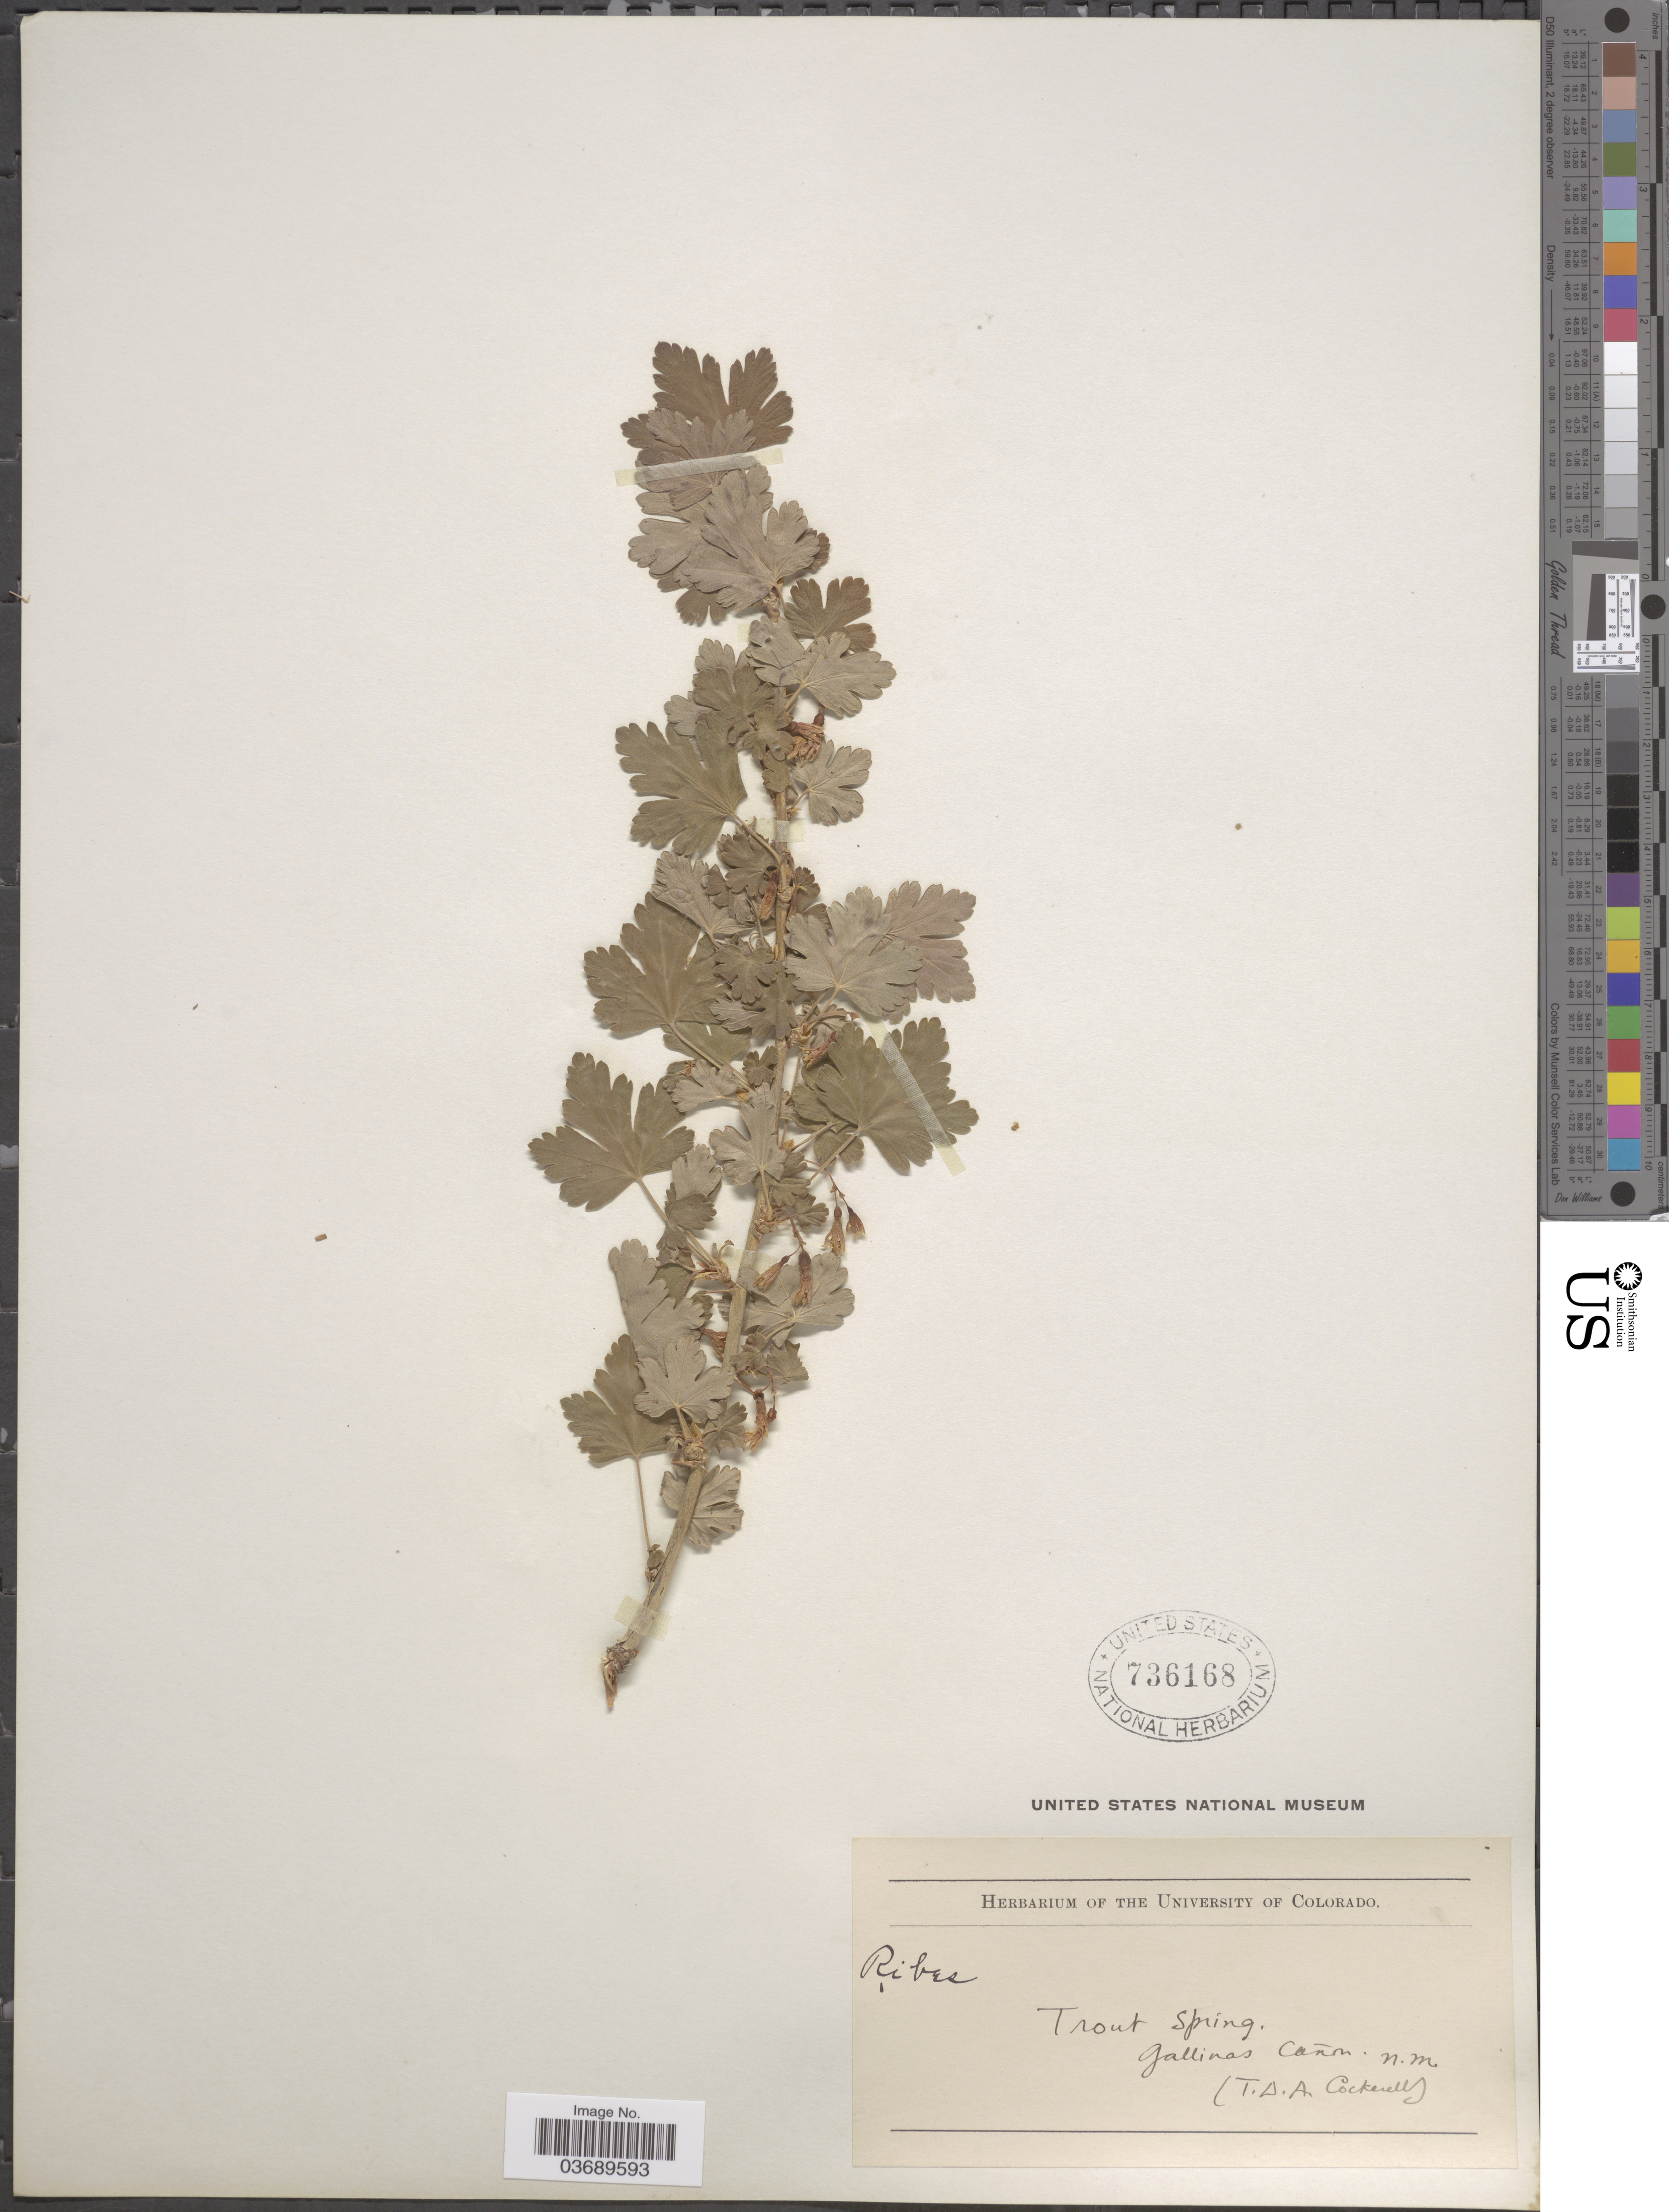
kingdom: Plantae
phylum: Tracheophyta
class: Magnoliopsida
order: Saxifragales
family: Grossulariaceae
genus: Ribes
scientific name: Ribes sp.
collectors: T. Cockerell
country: United States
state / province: New Mexico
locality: Trout Spring. Gallinas Cañon.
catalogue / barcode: US 736168